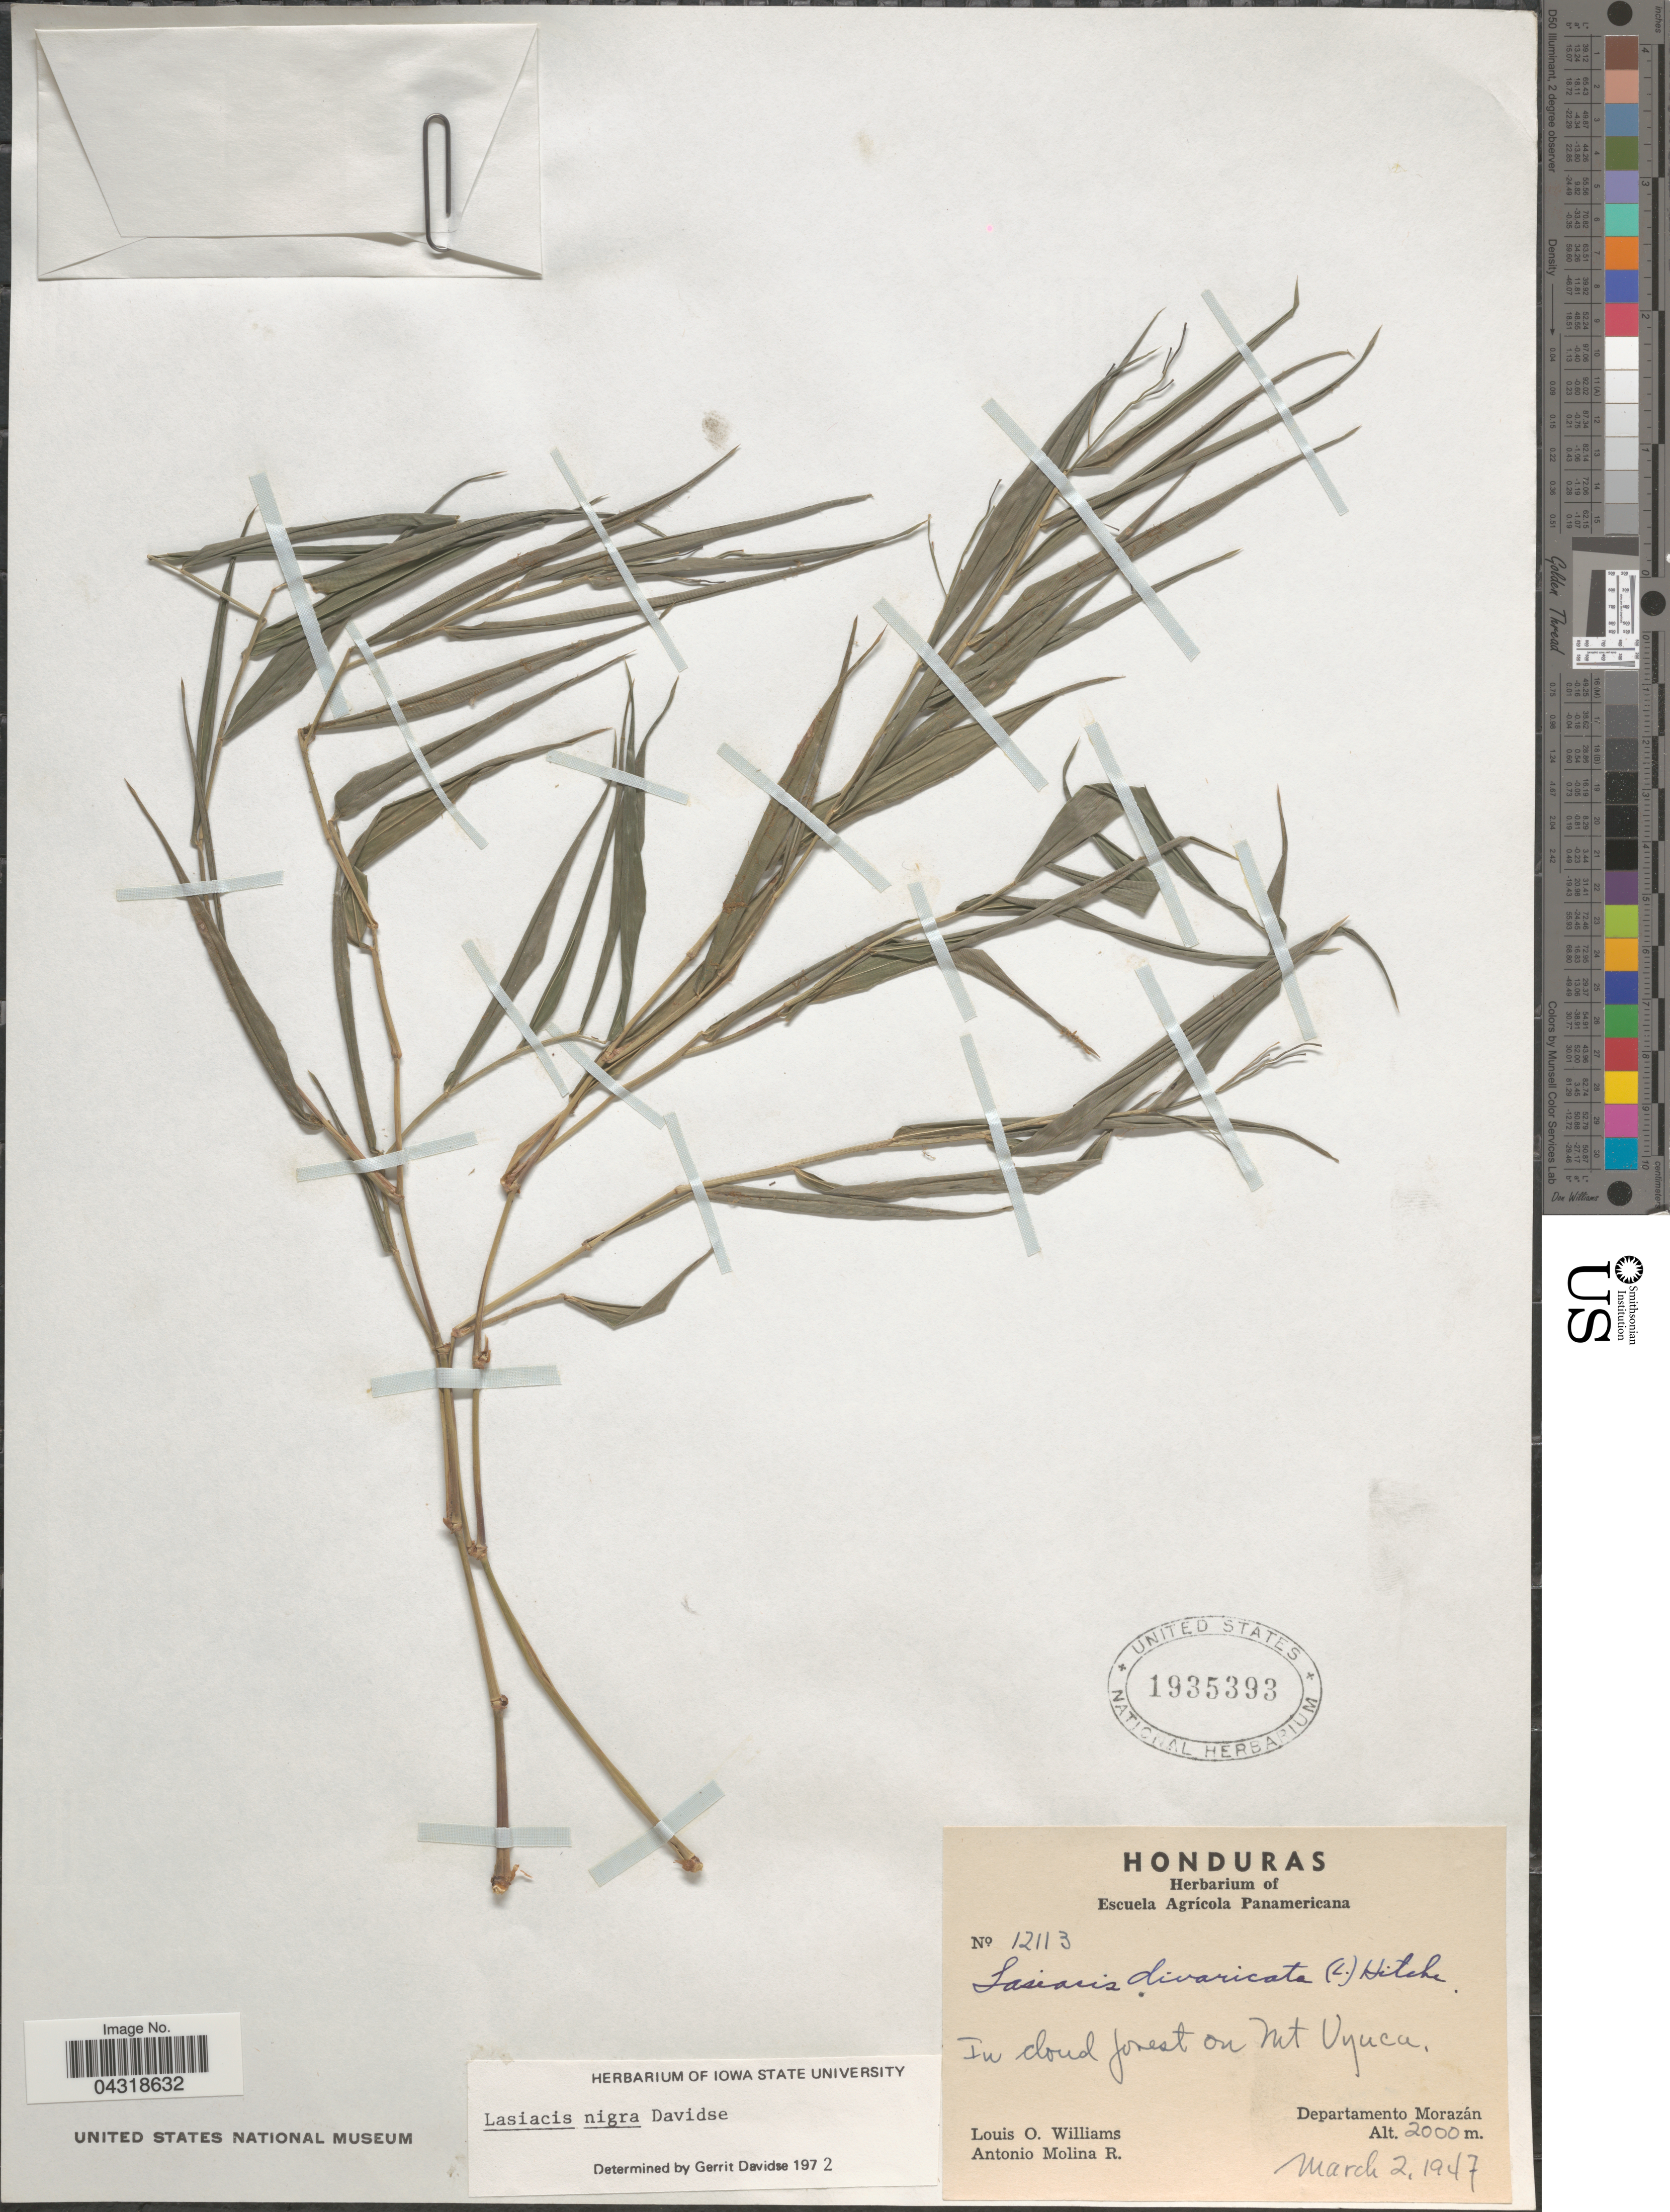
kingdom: Plantae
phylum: Tracheophyta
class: Liliopsida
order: Poales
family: Poaceae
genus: Lasiacis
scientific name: Lasiacis nigra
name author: Davidse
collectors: L. O. Williams & A. Molina R.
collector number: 12113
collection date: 1947-03-02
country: Honduras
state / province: Fco. Morazán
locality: In cloud forest on Mt. Uyuca. Departamento Morazán.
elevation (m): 2000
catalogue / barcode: US 1935393